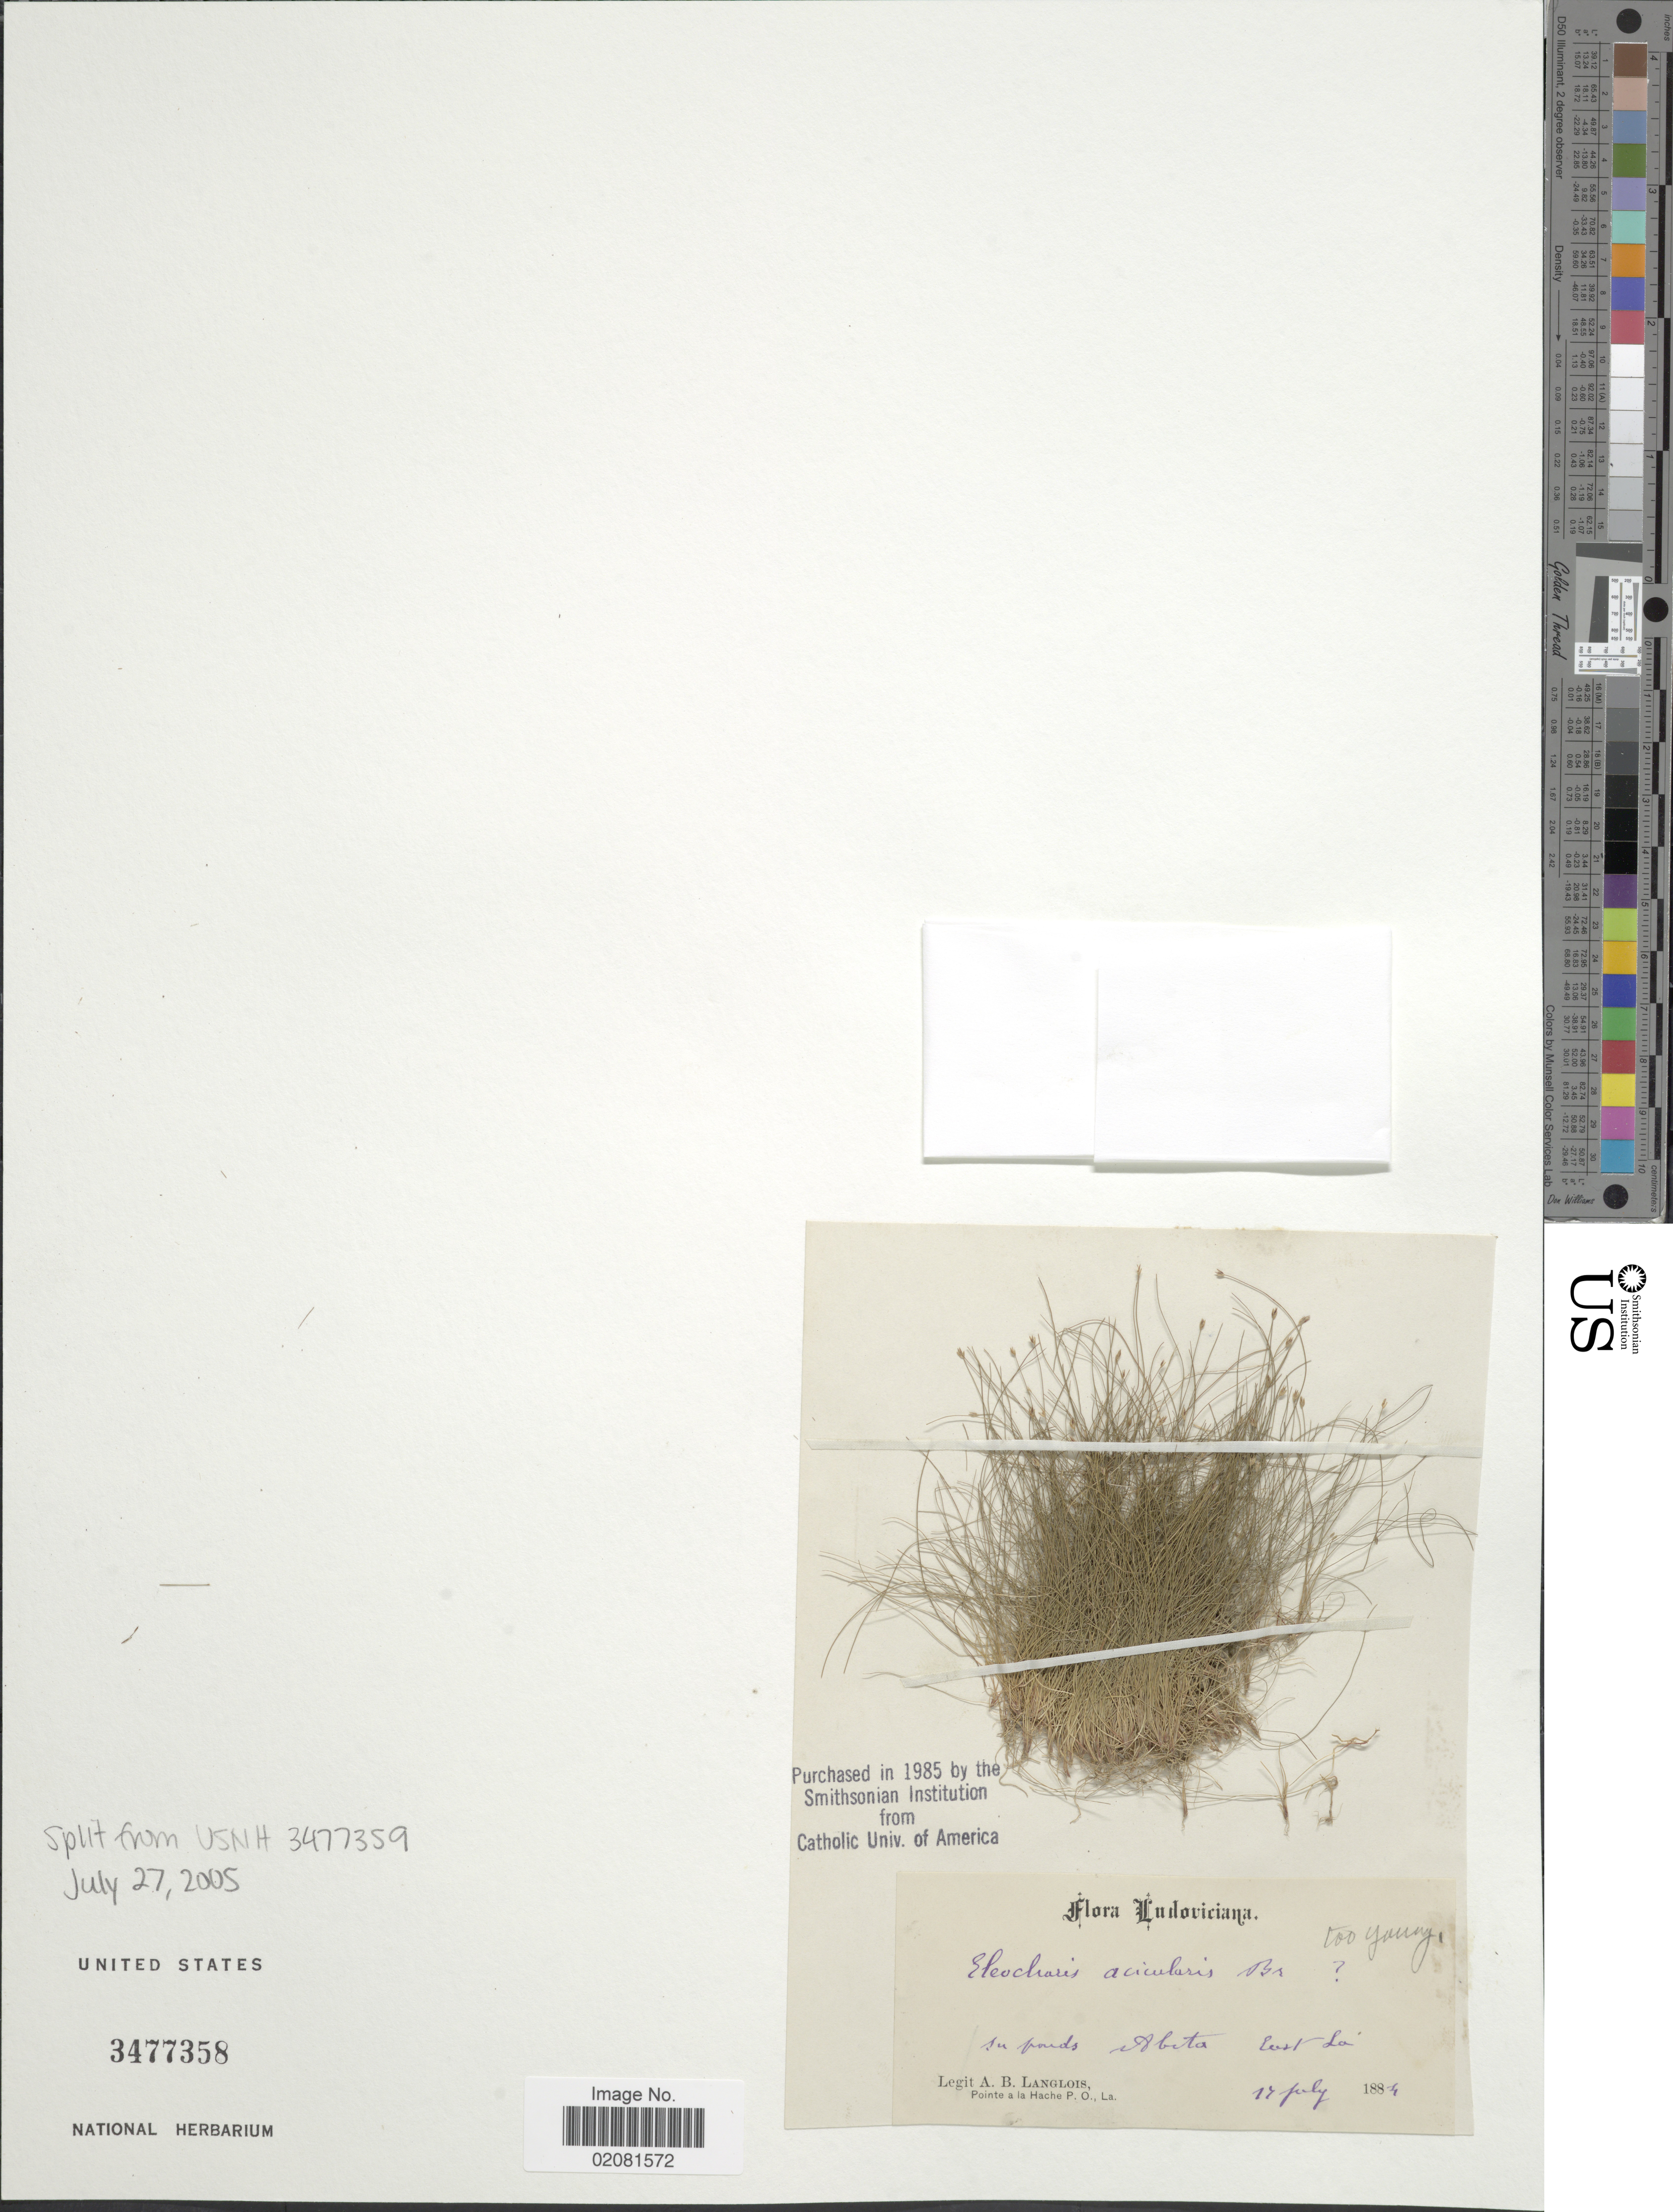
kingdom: Plantae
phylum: Tracheophyta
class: Liliopsida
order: Poales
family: Cyperaceae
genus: Eleocharis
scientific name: Eleocharis acicularis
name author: (L.) Roem. & Schult.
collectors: A. Langlois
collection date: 1884-07-17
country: United States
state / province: Louisiana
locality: In ponds Abita East La.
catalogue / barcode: US 3477358